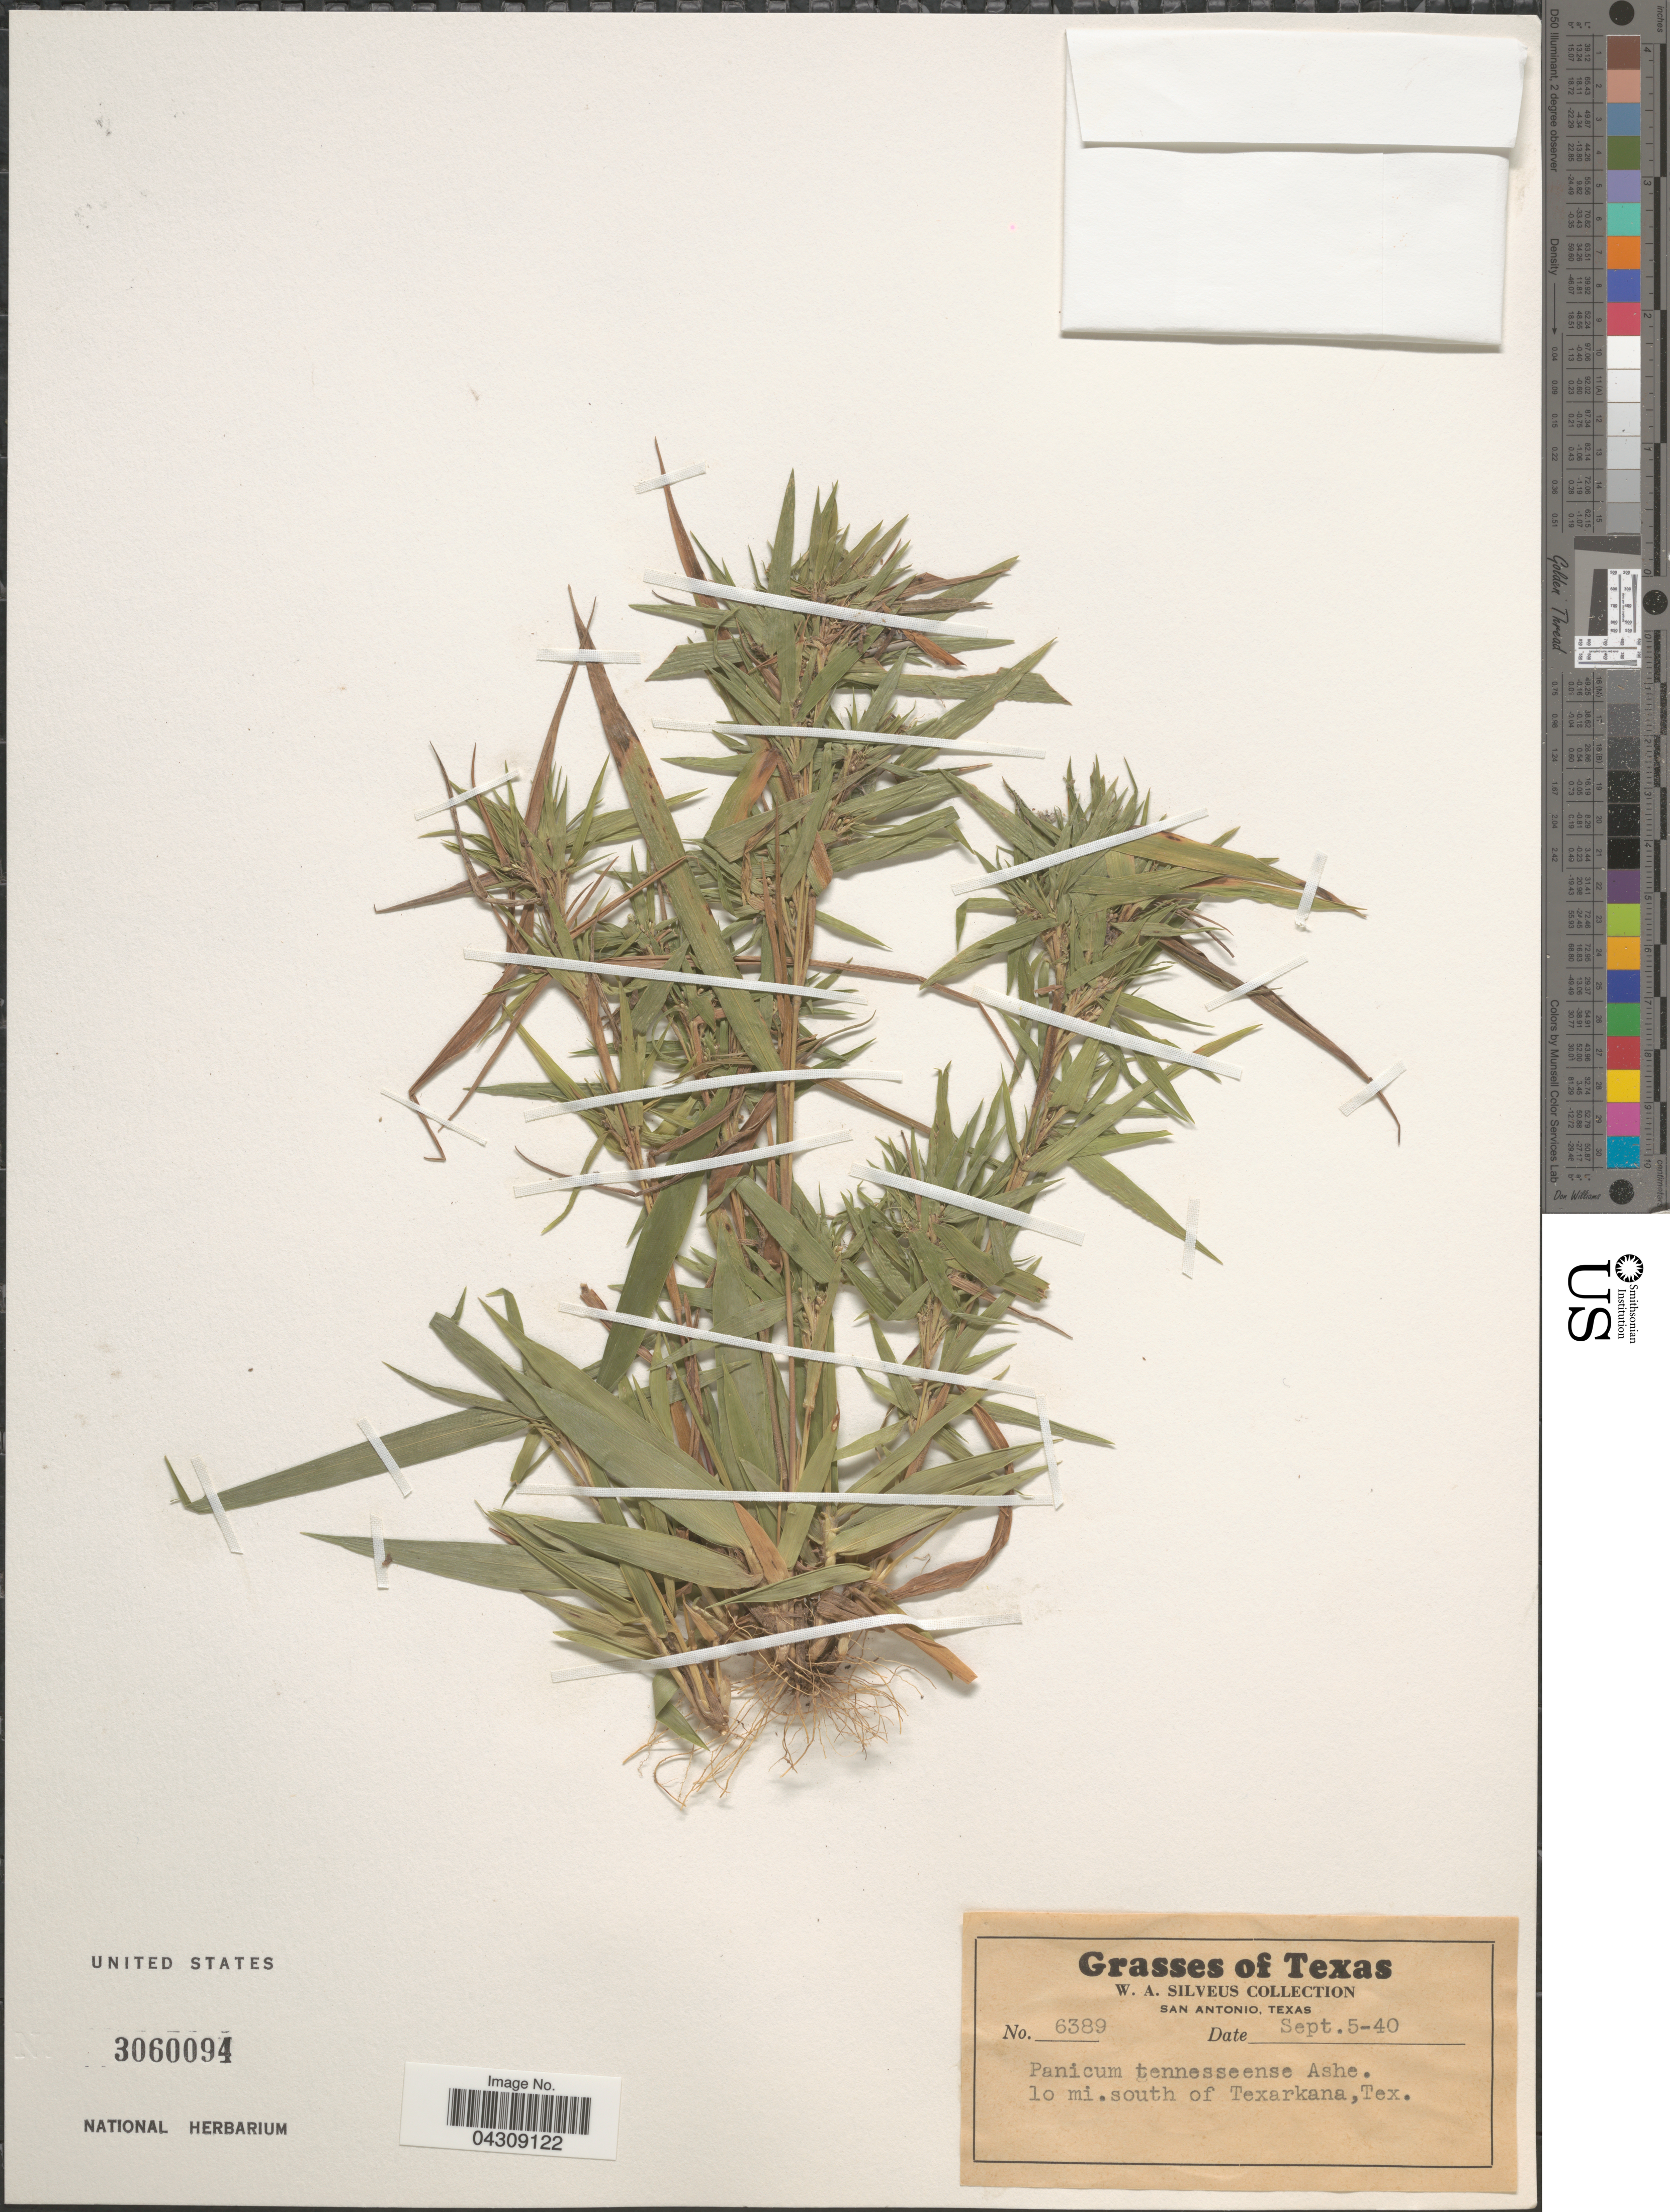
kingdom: Plantae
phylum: Tracheophyta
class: Liliopsida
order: Poales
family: Poaceae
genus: Dichanthelium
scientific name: Dichanthelium acuminatum var. acuminatum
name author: (Sw.) Gould & C.A. Clark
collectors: W. Silveus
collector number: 6389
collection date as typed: Transcribed d/m/y: 5/9/40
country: United States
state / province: Texas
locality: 10 mi. south of Texarkana.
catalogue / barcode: US 3060094